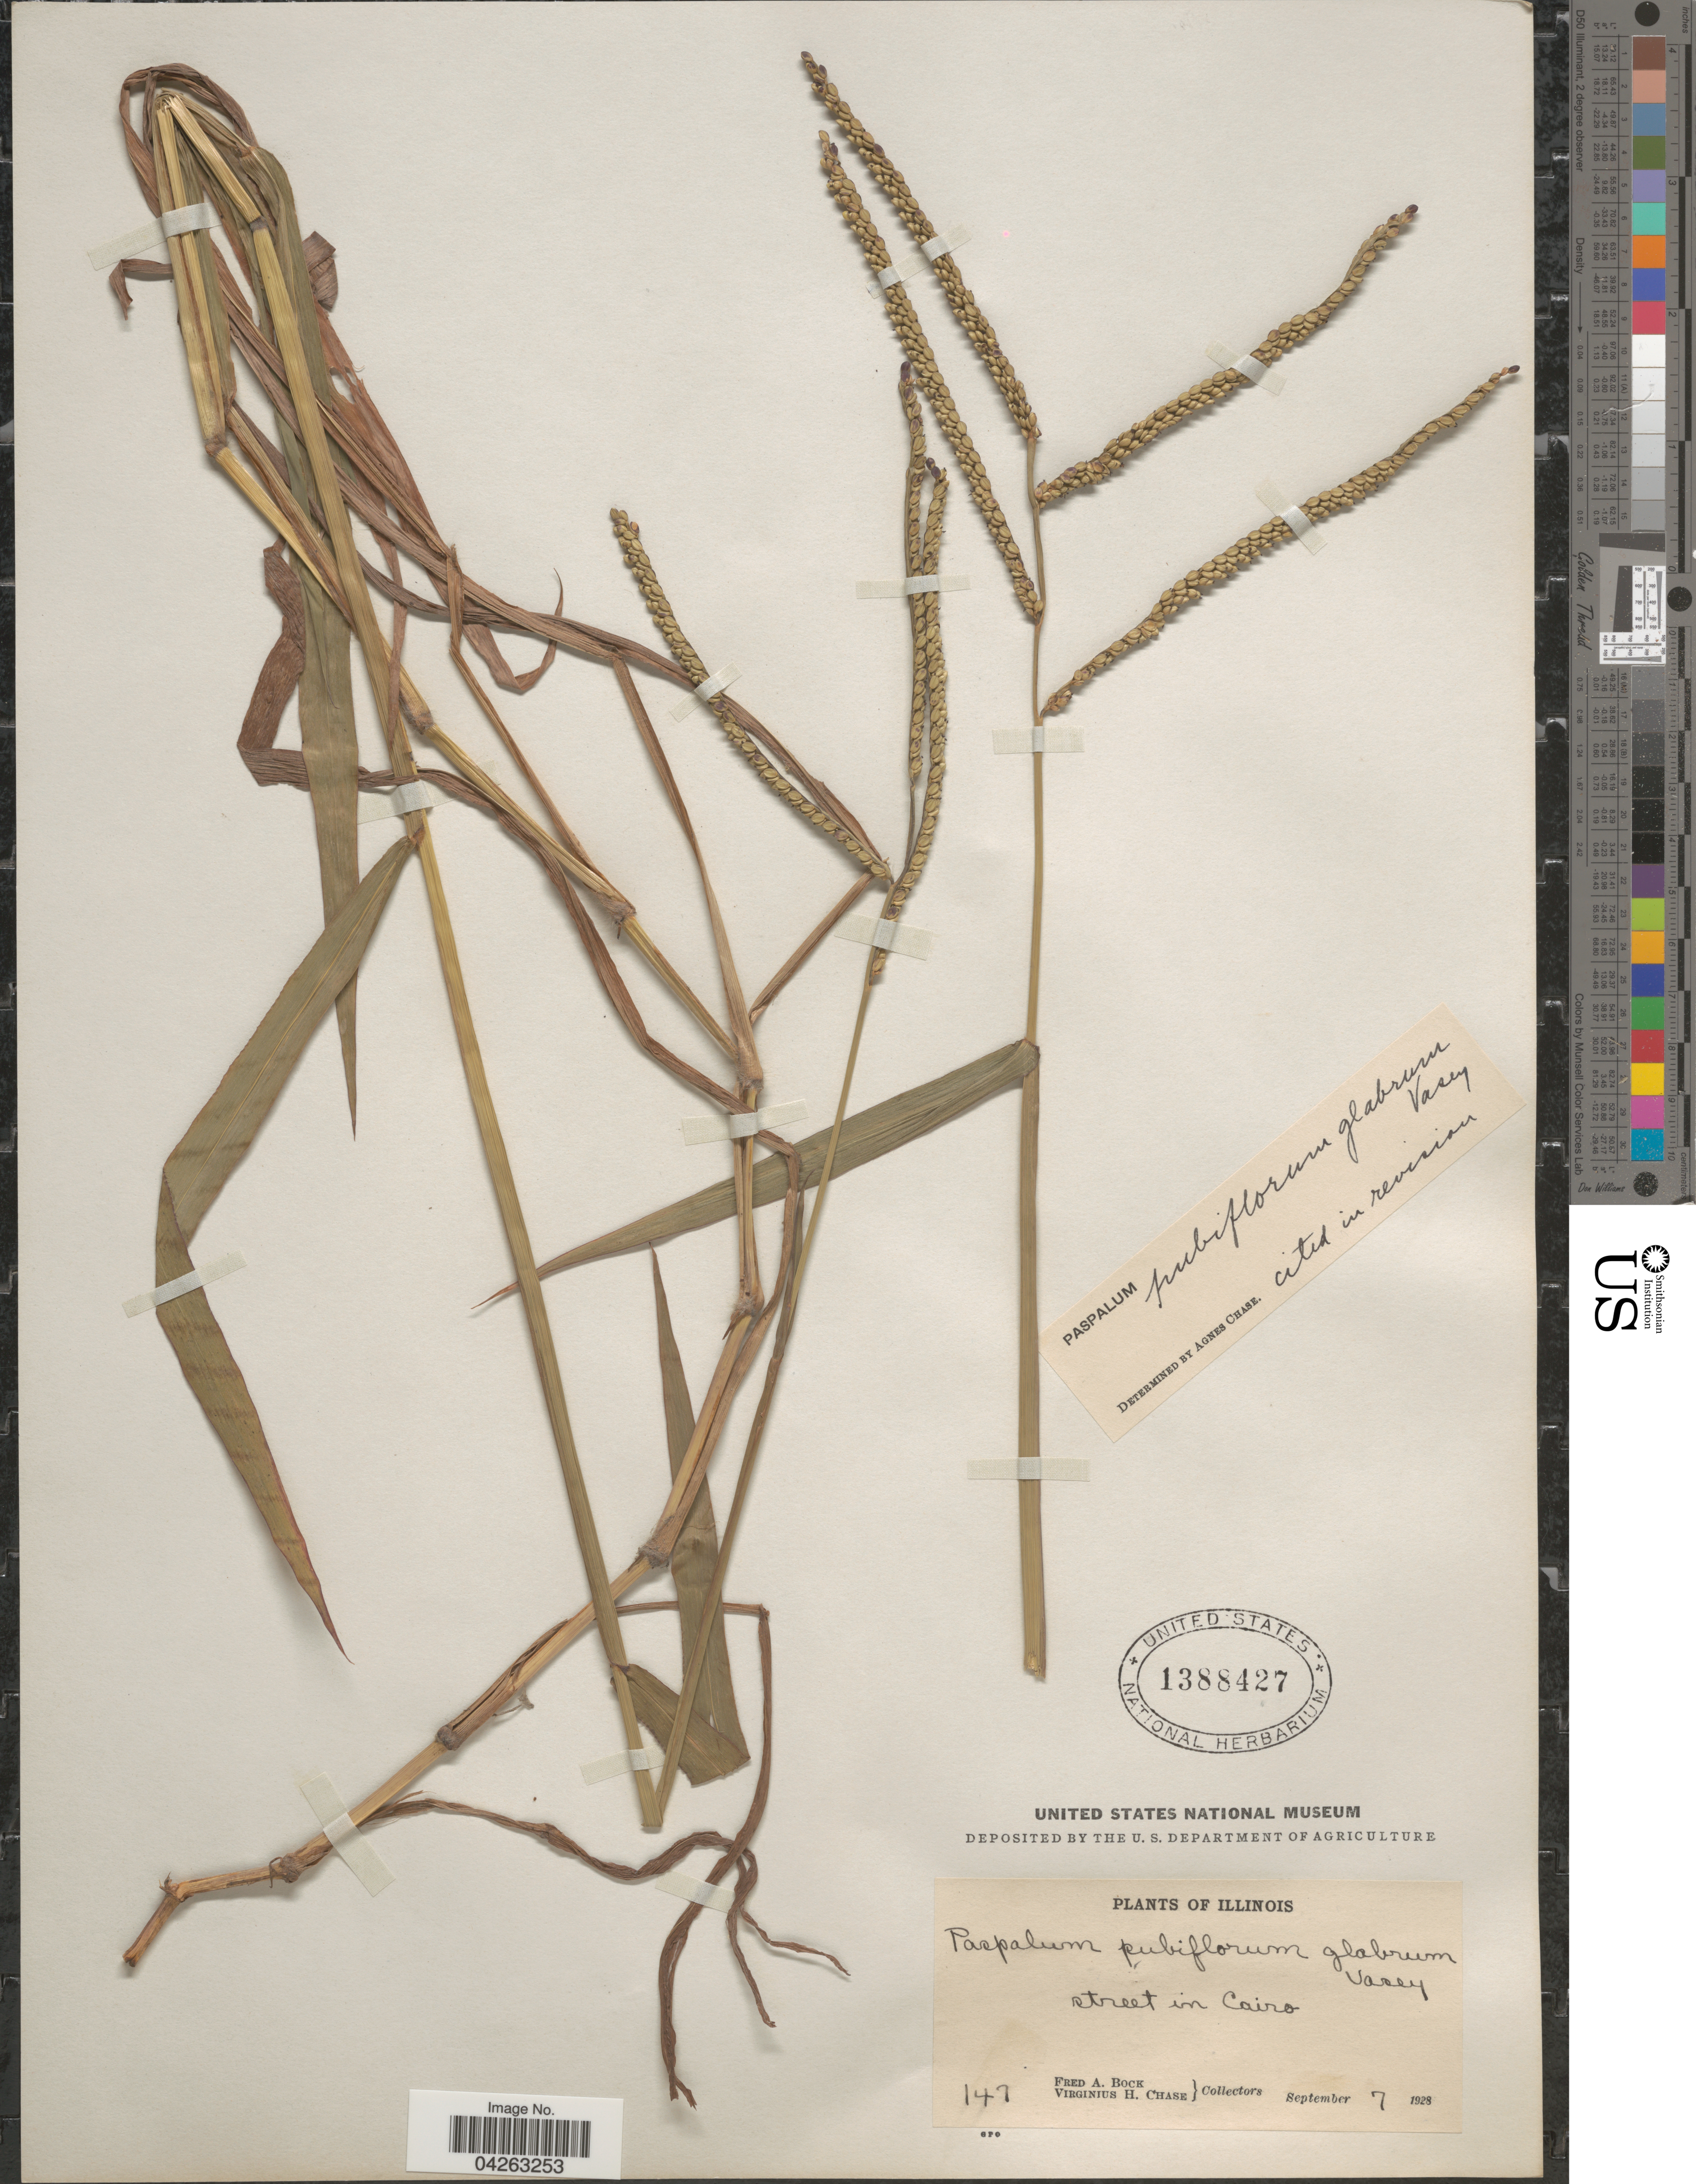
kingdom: Plantae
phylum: Tracheophyta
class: Liliopsida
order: Poales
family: Poaceae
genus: Paspalum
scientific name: Paspalum pubiflorum var. glabrum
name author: Vasey ex Scribn.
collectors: F. Bock & V. H. Chase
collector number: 147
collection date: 1928-09-07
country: United States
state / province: Illinois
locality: Street in Cairo.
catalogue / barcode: US 1388427